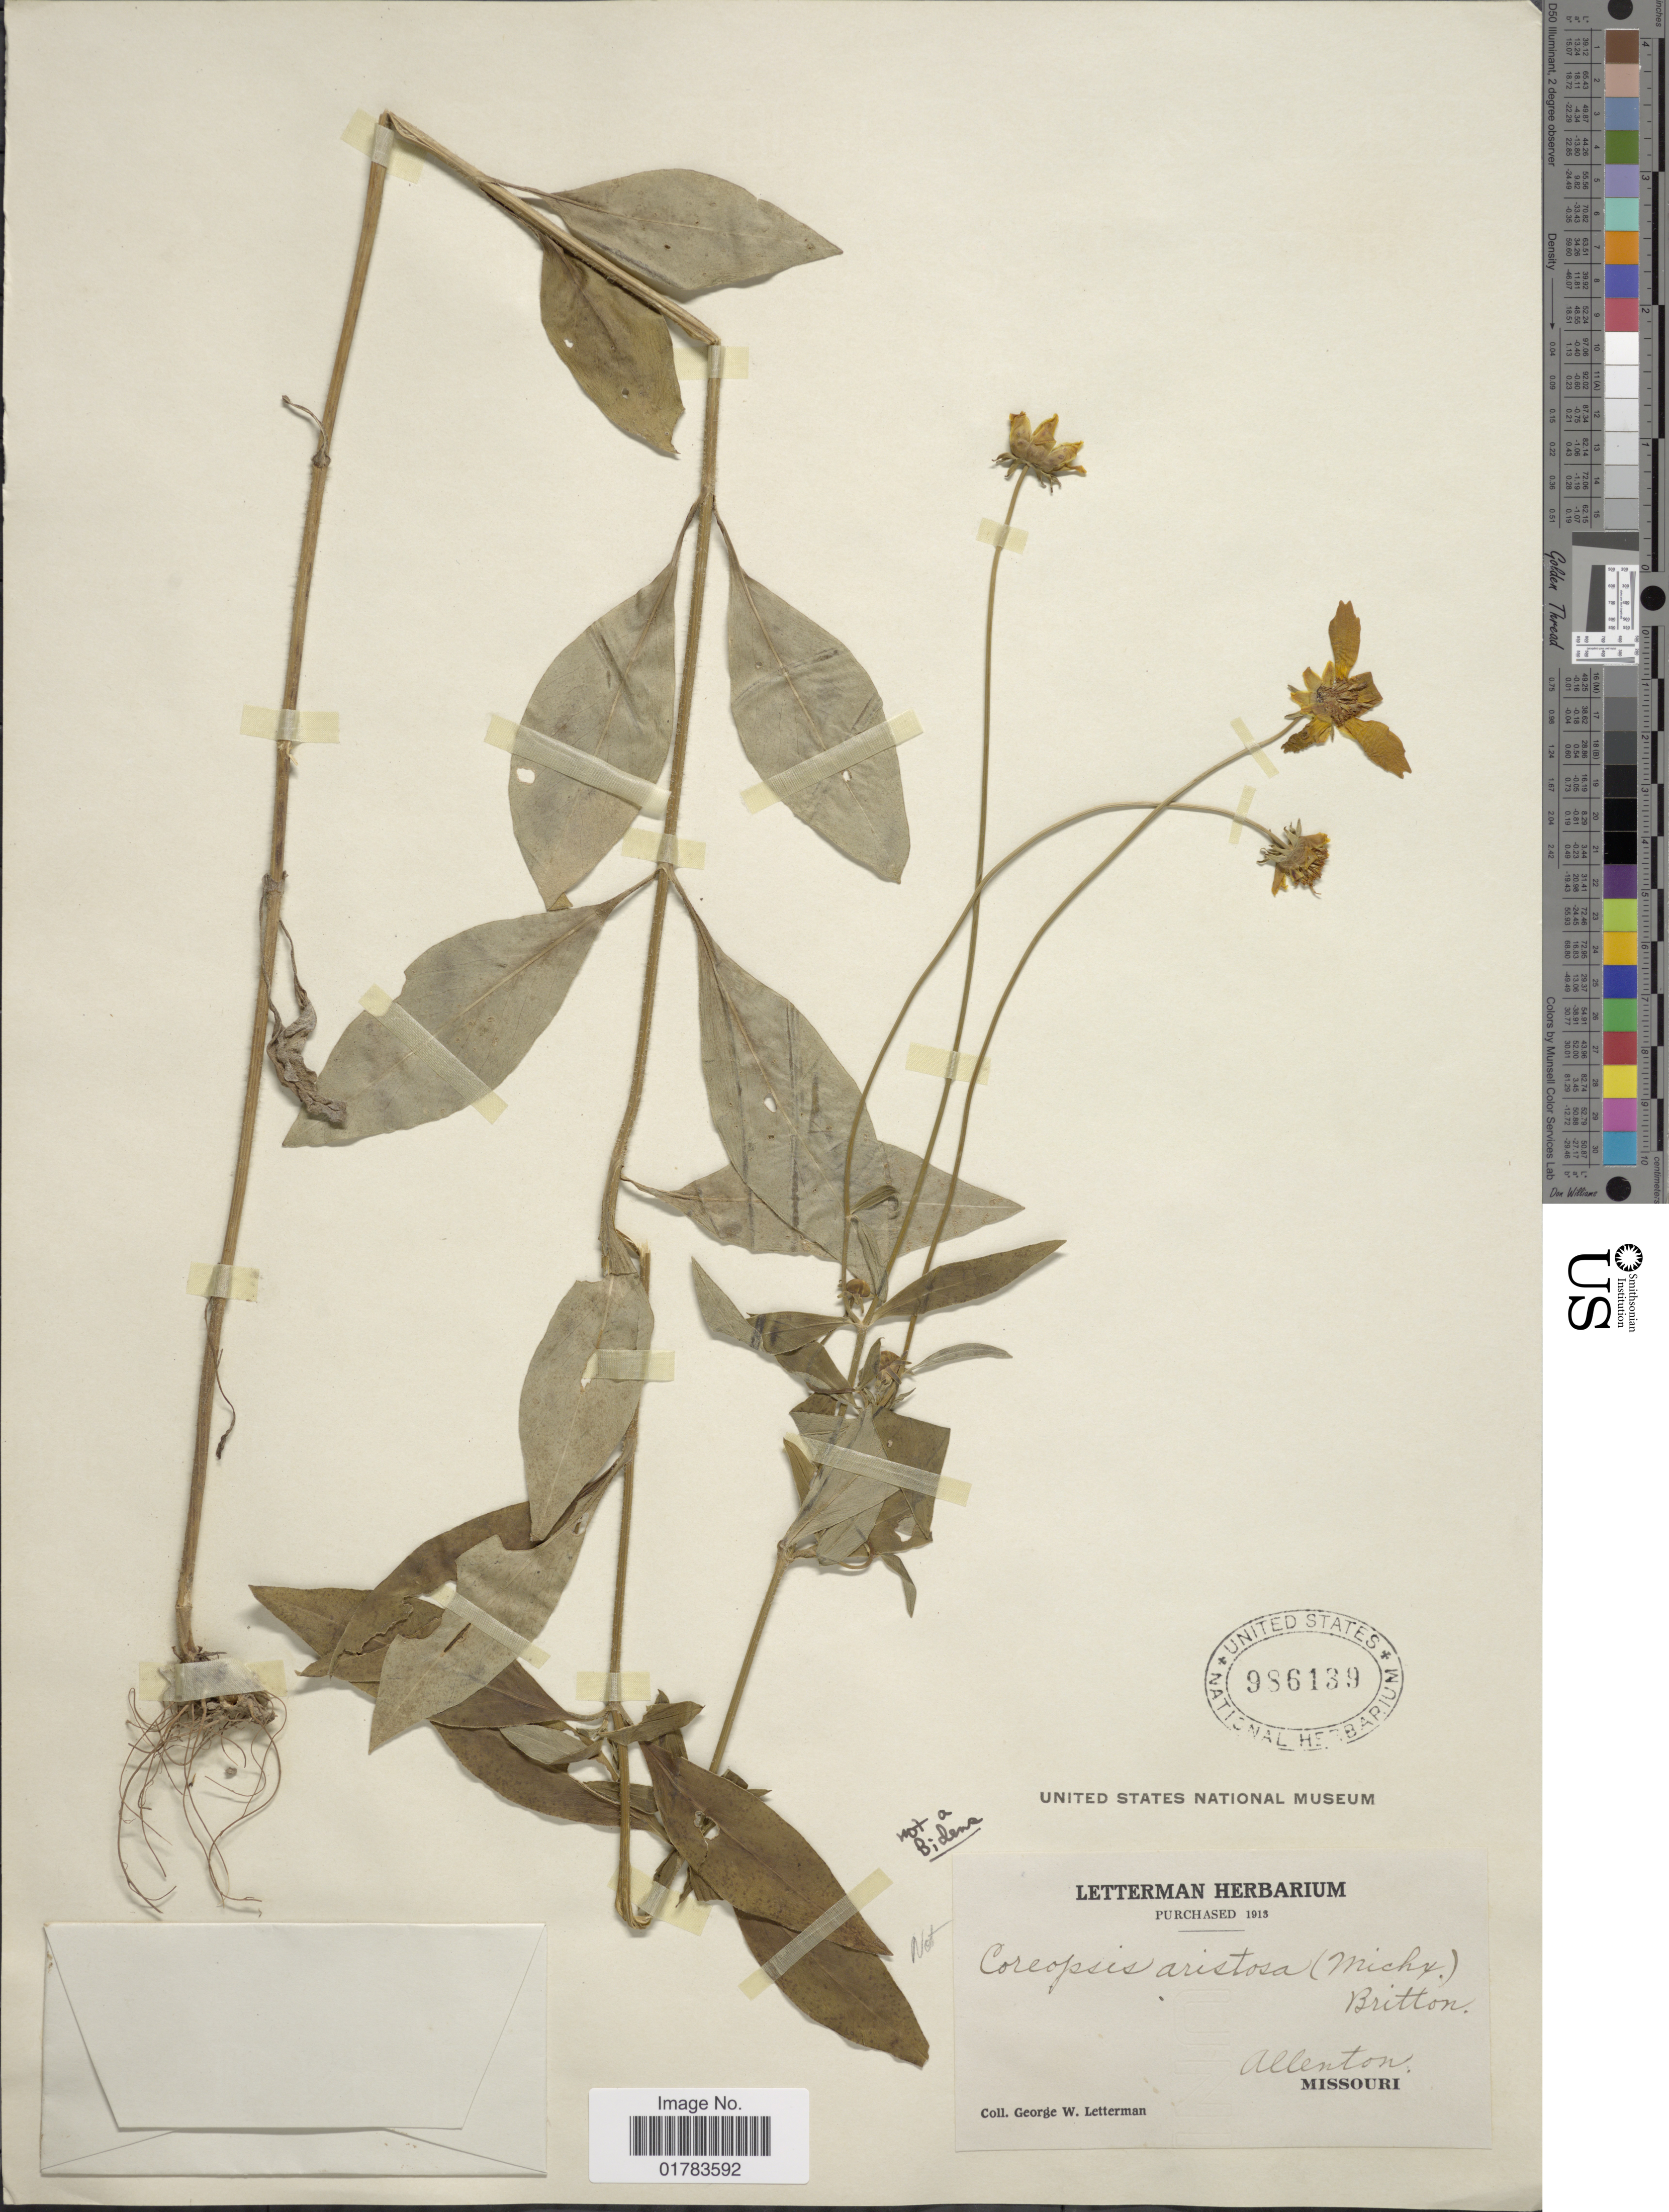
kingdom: Plantae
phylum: Tracheophyta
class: Magnoliopsida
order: Asterales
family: Asteraceae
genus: Coreopsis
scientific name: Coreopsis sp.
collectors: G. W. Letterman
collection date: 1913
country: United States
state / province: Missouri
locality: Allenton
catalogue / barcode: US 986139